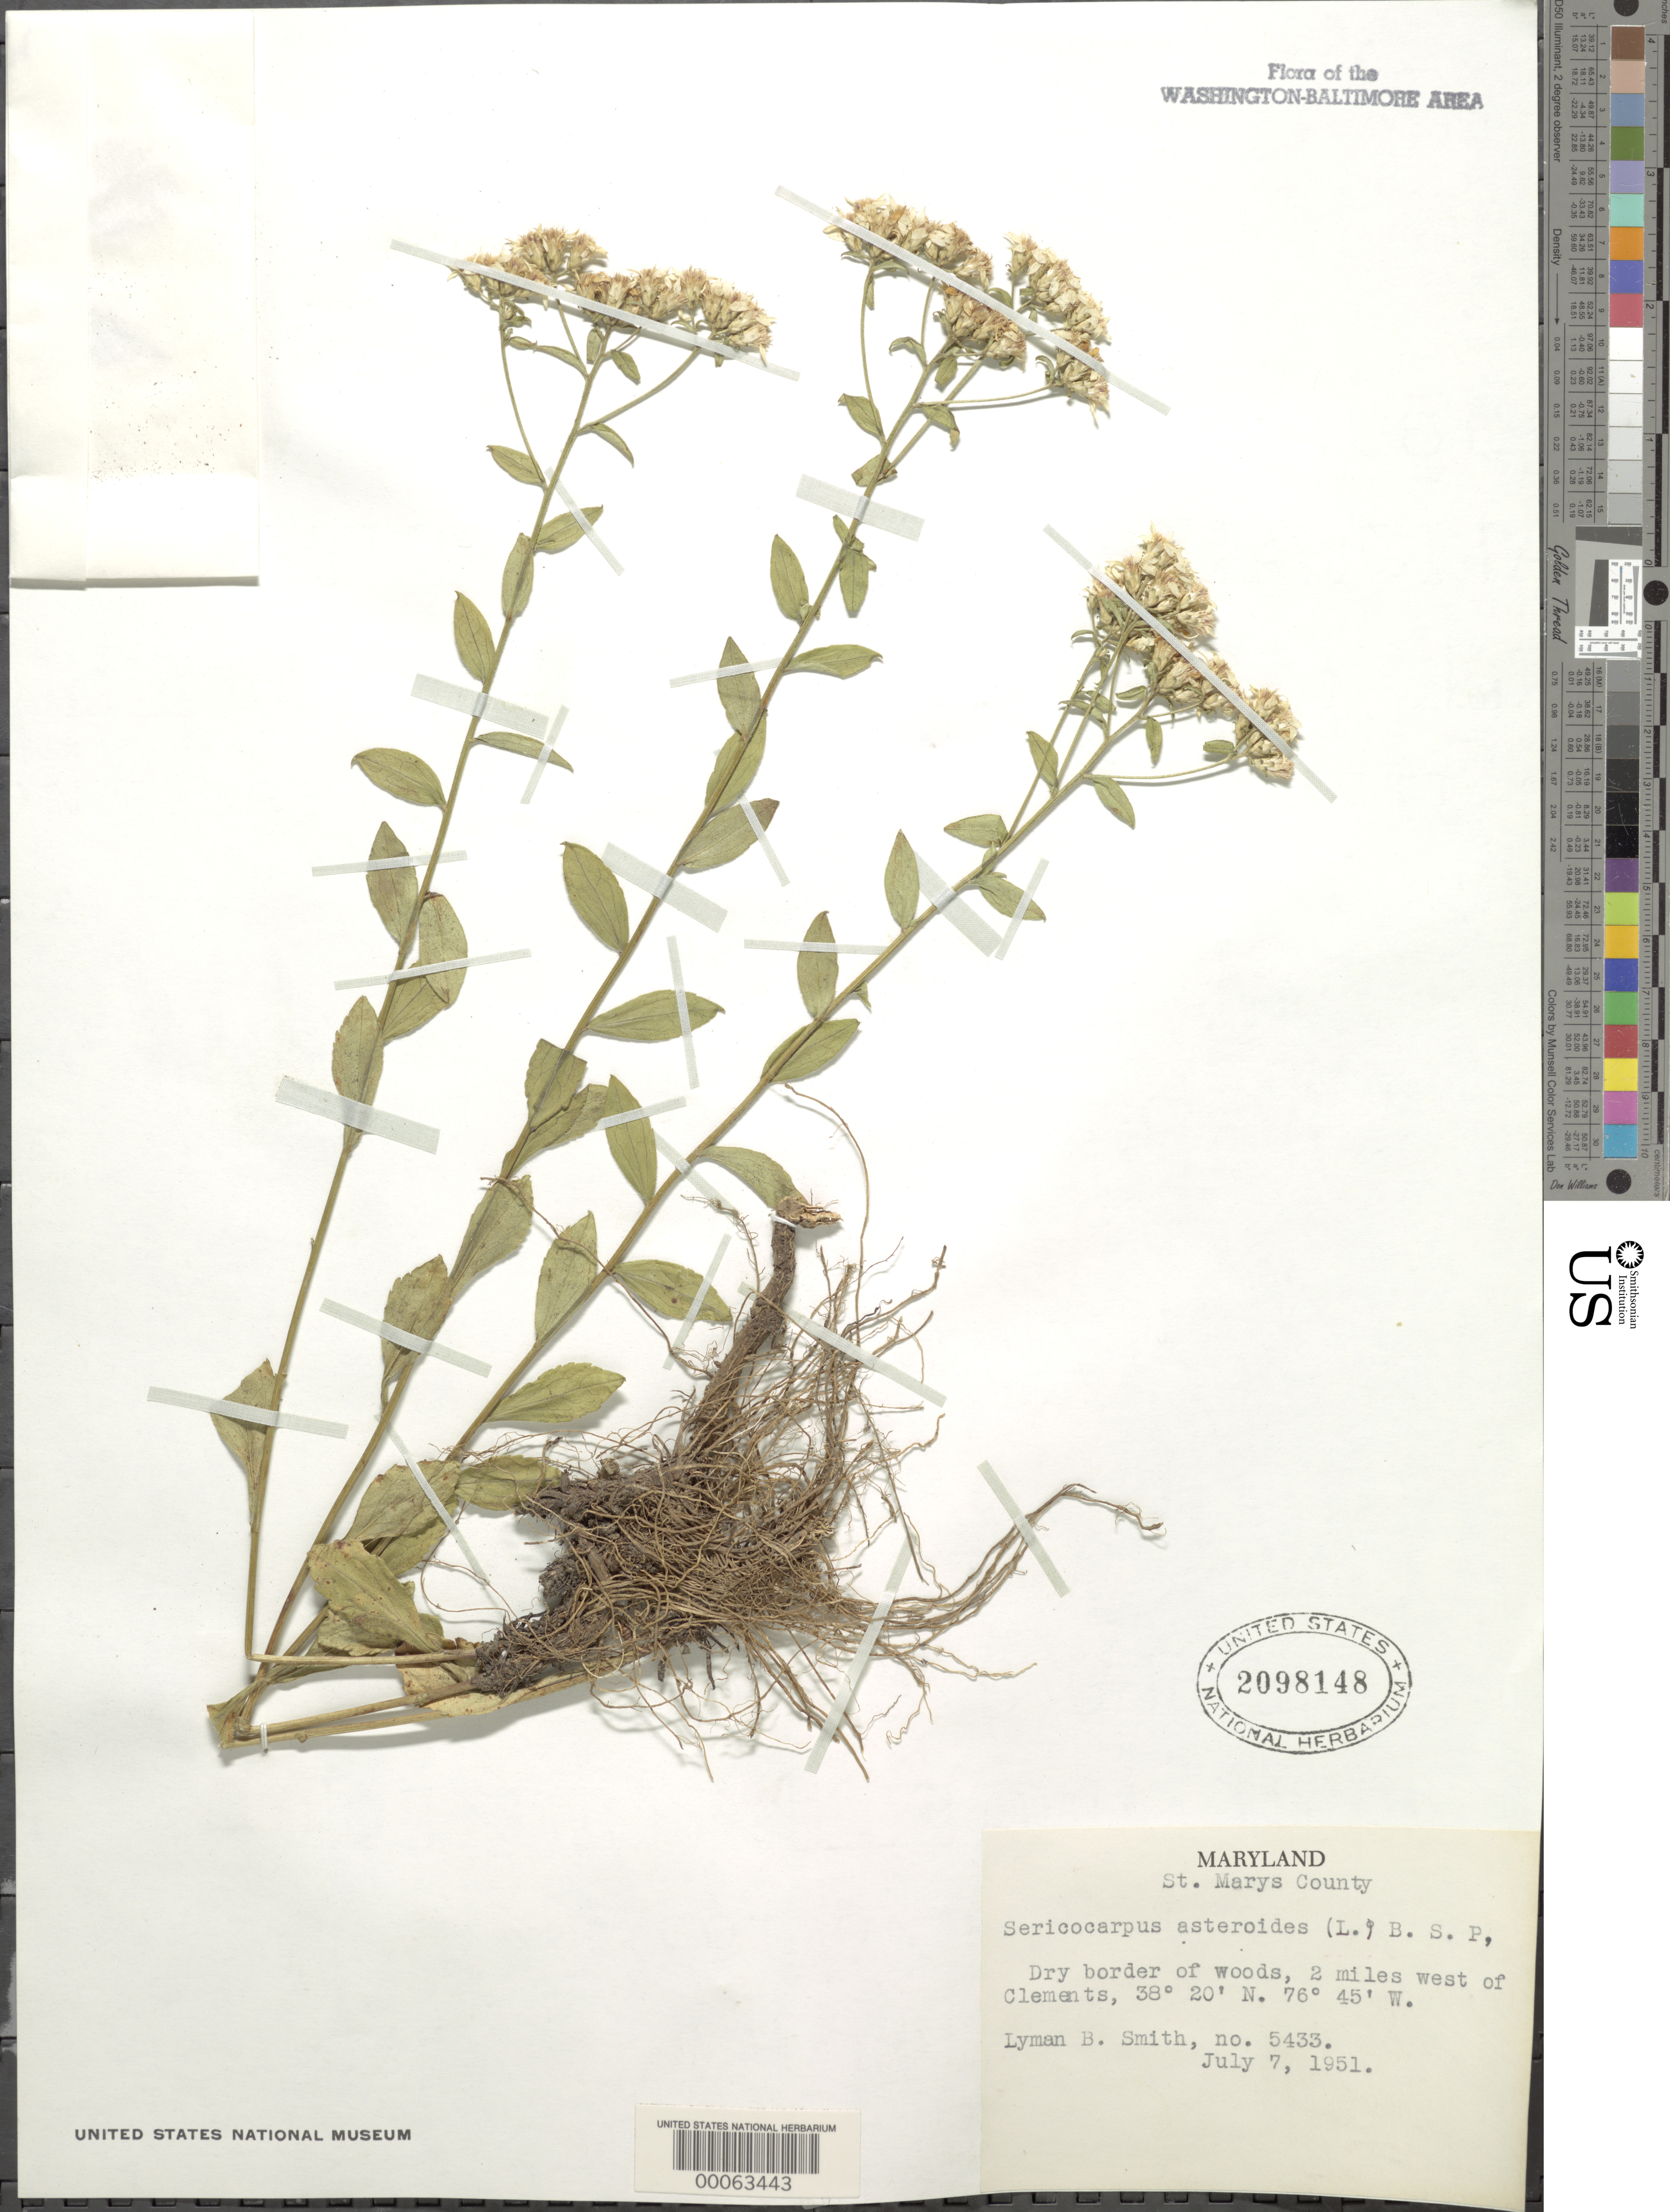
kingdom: Plantae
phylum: Tracheophyta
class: Magnoliopsida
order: Asterales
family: Asteraceae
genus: Sericocarpus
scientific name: Sericocarpus asteroides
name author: (L.) Britton, Stearns & Poggenb.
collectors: L. Smith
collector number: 5433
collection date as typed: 07 Jul 1951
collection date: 1951-07-07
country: United States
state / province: Maryland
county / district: St. Mary's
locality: West of Clements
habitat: Dry border of woods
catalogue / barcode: US 2098148